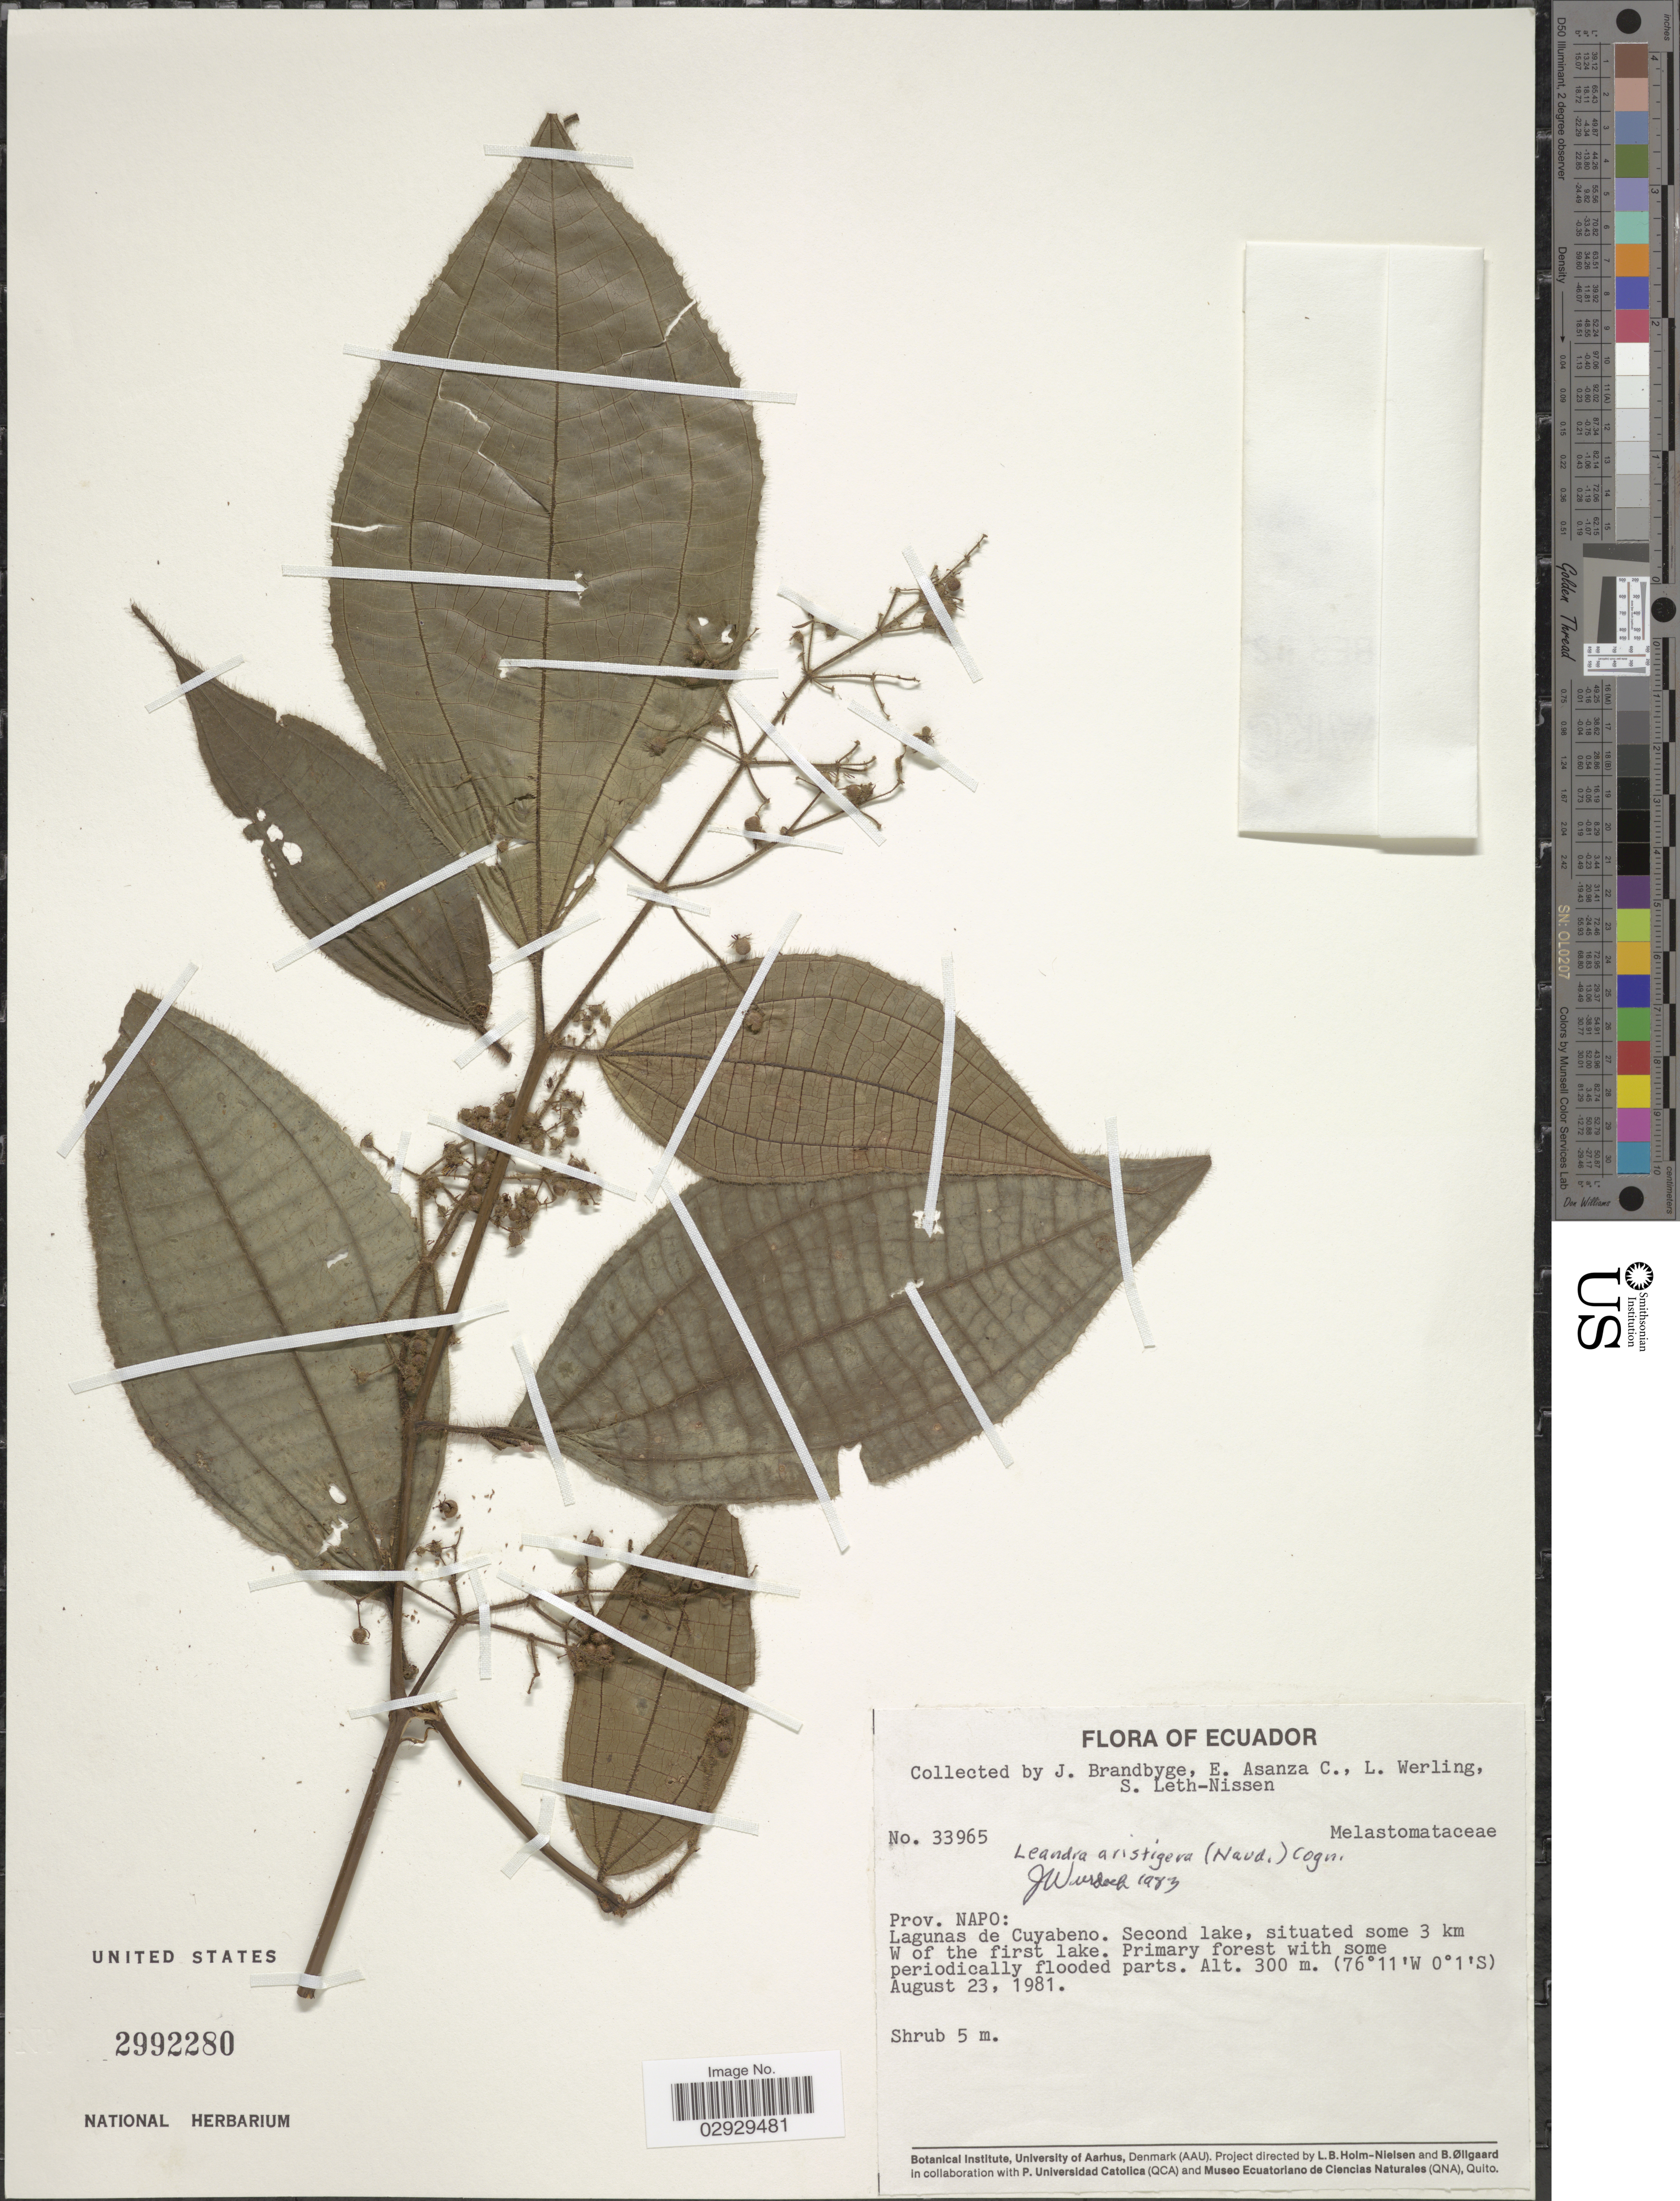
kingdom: Plantae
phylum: Tracheophyta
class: Magnoliopsida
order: Myrtales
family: Melastomataceae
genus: Leandra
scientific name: Leandra aristigera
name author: (Naudin) Cogn.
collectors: J. Brandbyge, E. Asanza C., L. Werling & S. Leth-Nissen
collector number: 33965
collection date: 1981-08-23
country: Ecuador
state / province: Napo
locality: Lagunas de Cuyabeno. Second lake, situated some 3 km W of the first lake.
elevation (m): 300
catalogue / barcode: US 2992280